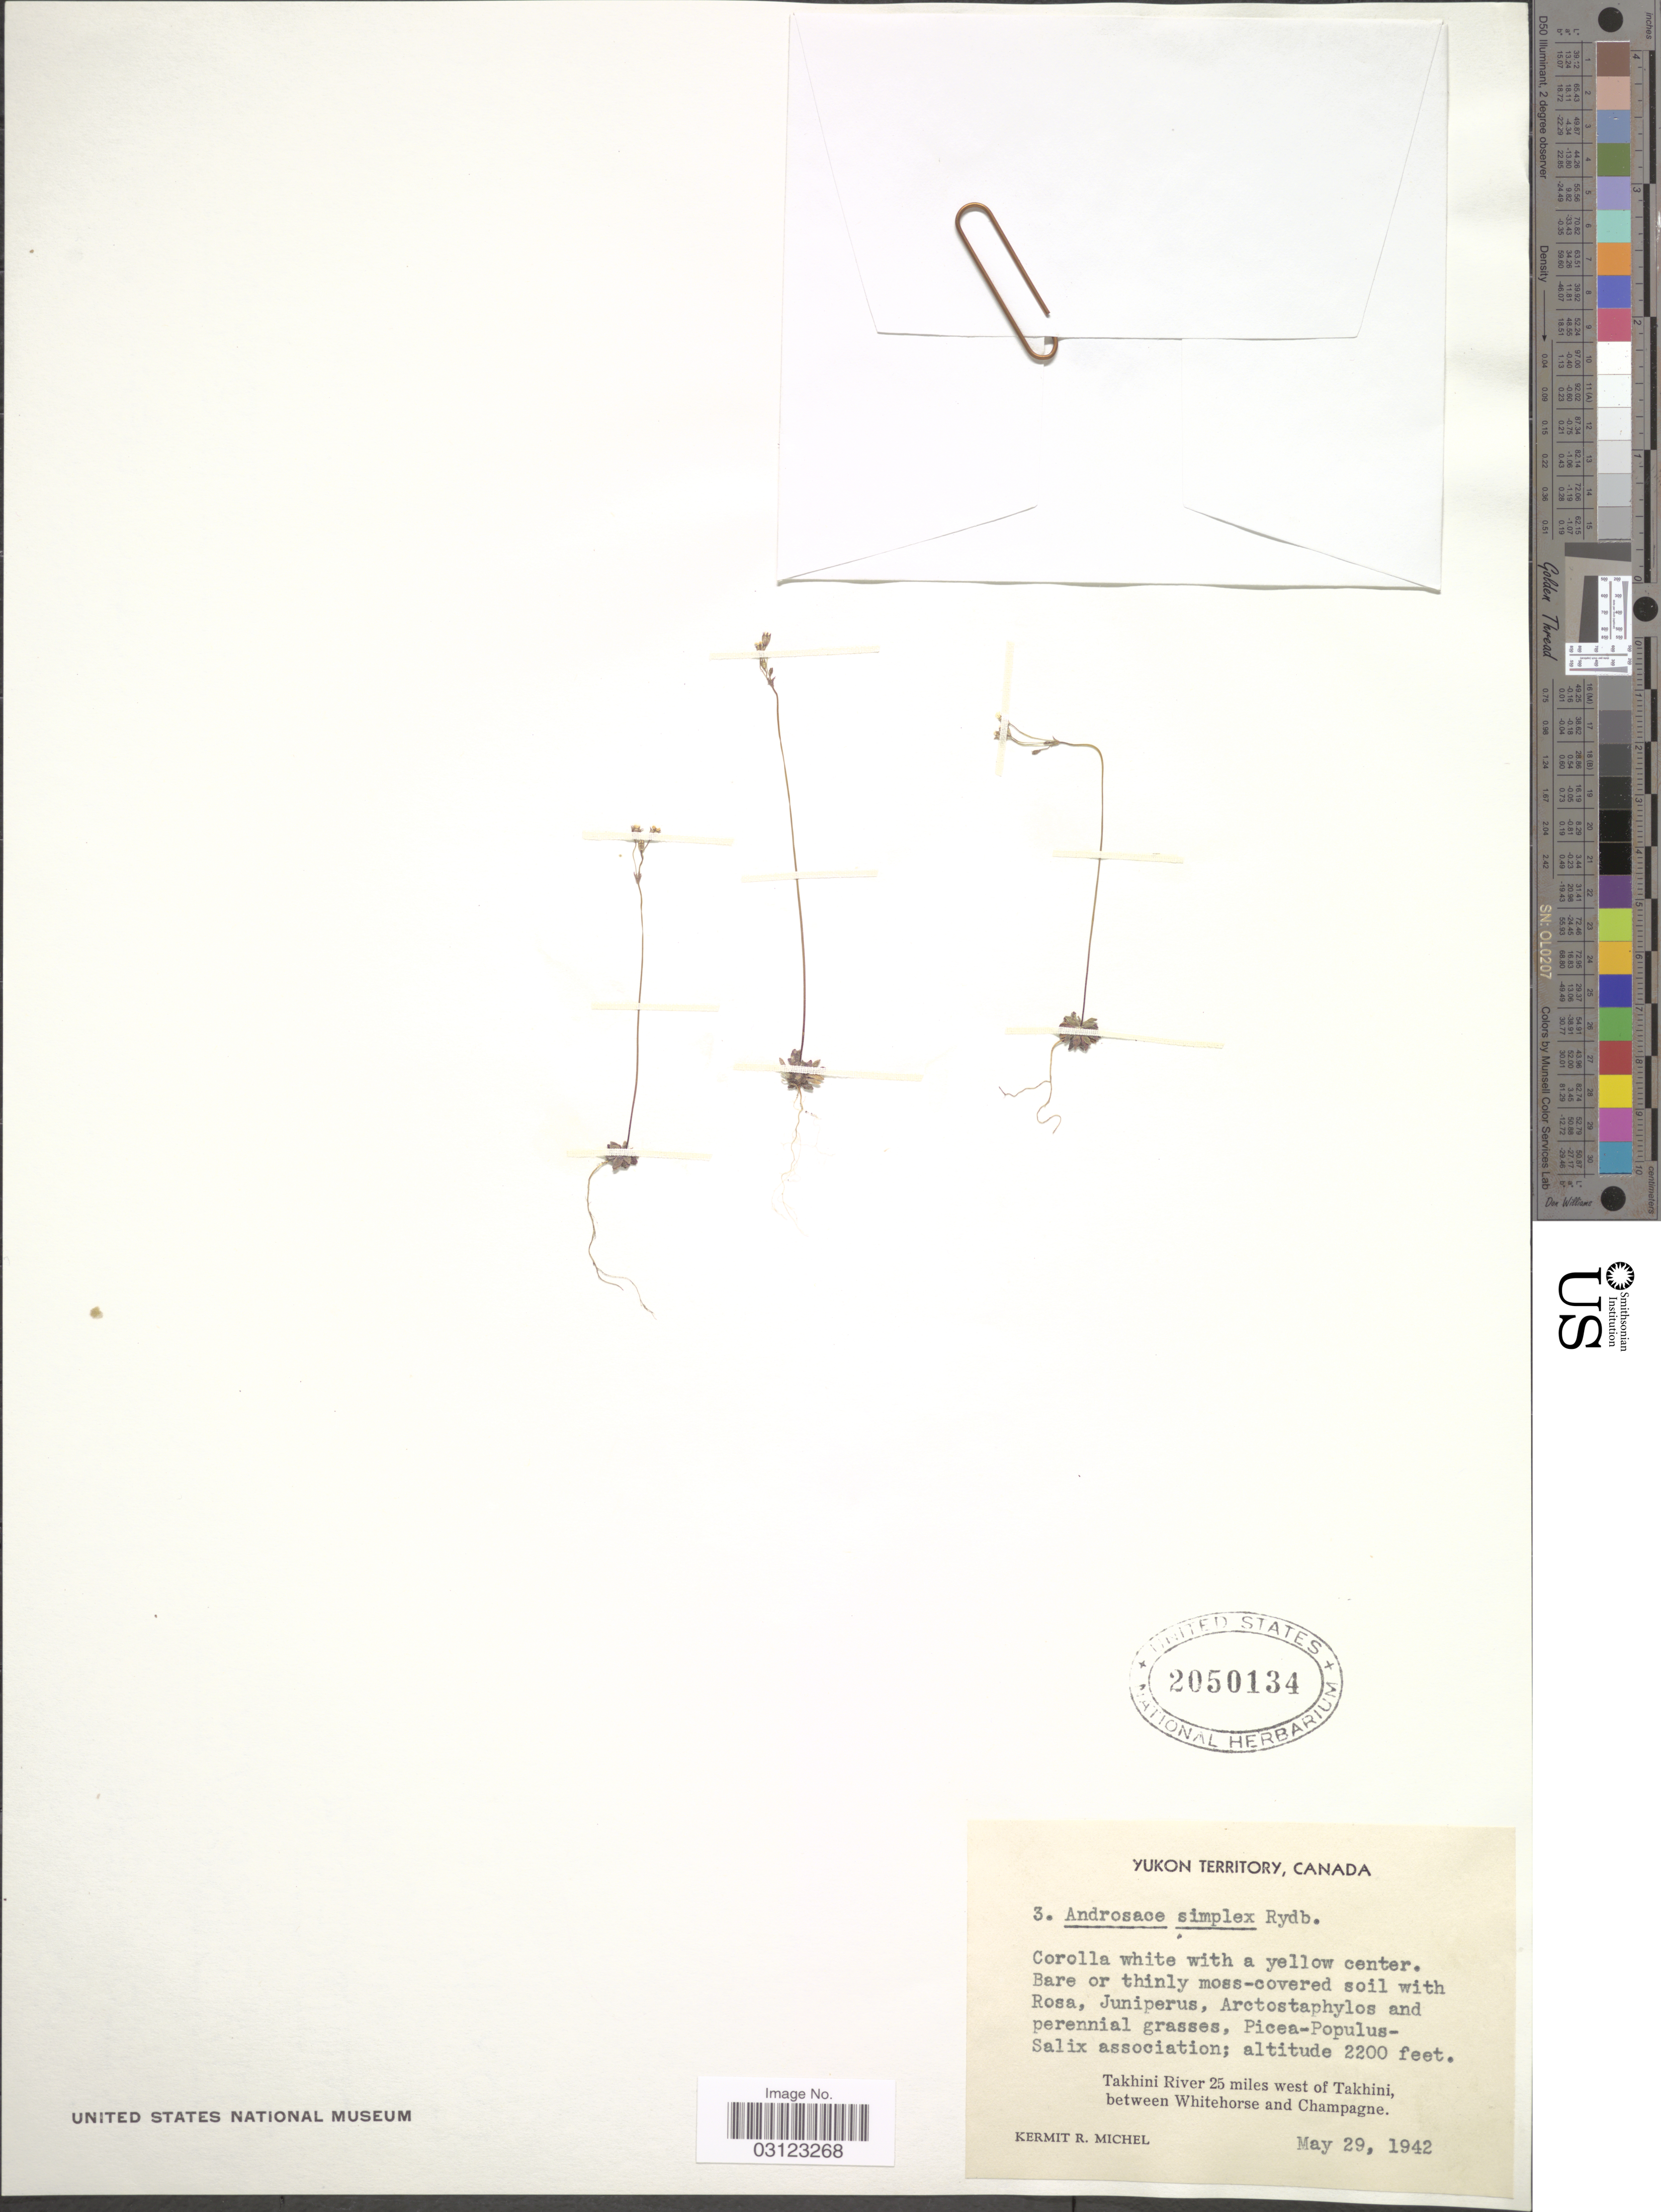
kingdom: Plantae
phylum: Tracheophyta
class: Magnoliopsida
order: Ericales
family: Primulaceae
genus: Androsace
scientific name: Androsace occidentalis f. simplex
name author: (Rydb.) G.T. Robbins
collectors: K. Michel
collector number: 3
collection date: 1942-05-29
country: Canada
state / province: Yukon Territory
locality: Takhini River 25 miles west of Takhini, between Whitehorse and Champagne.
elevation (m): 671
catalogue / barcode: US 2050134